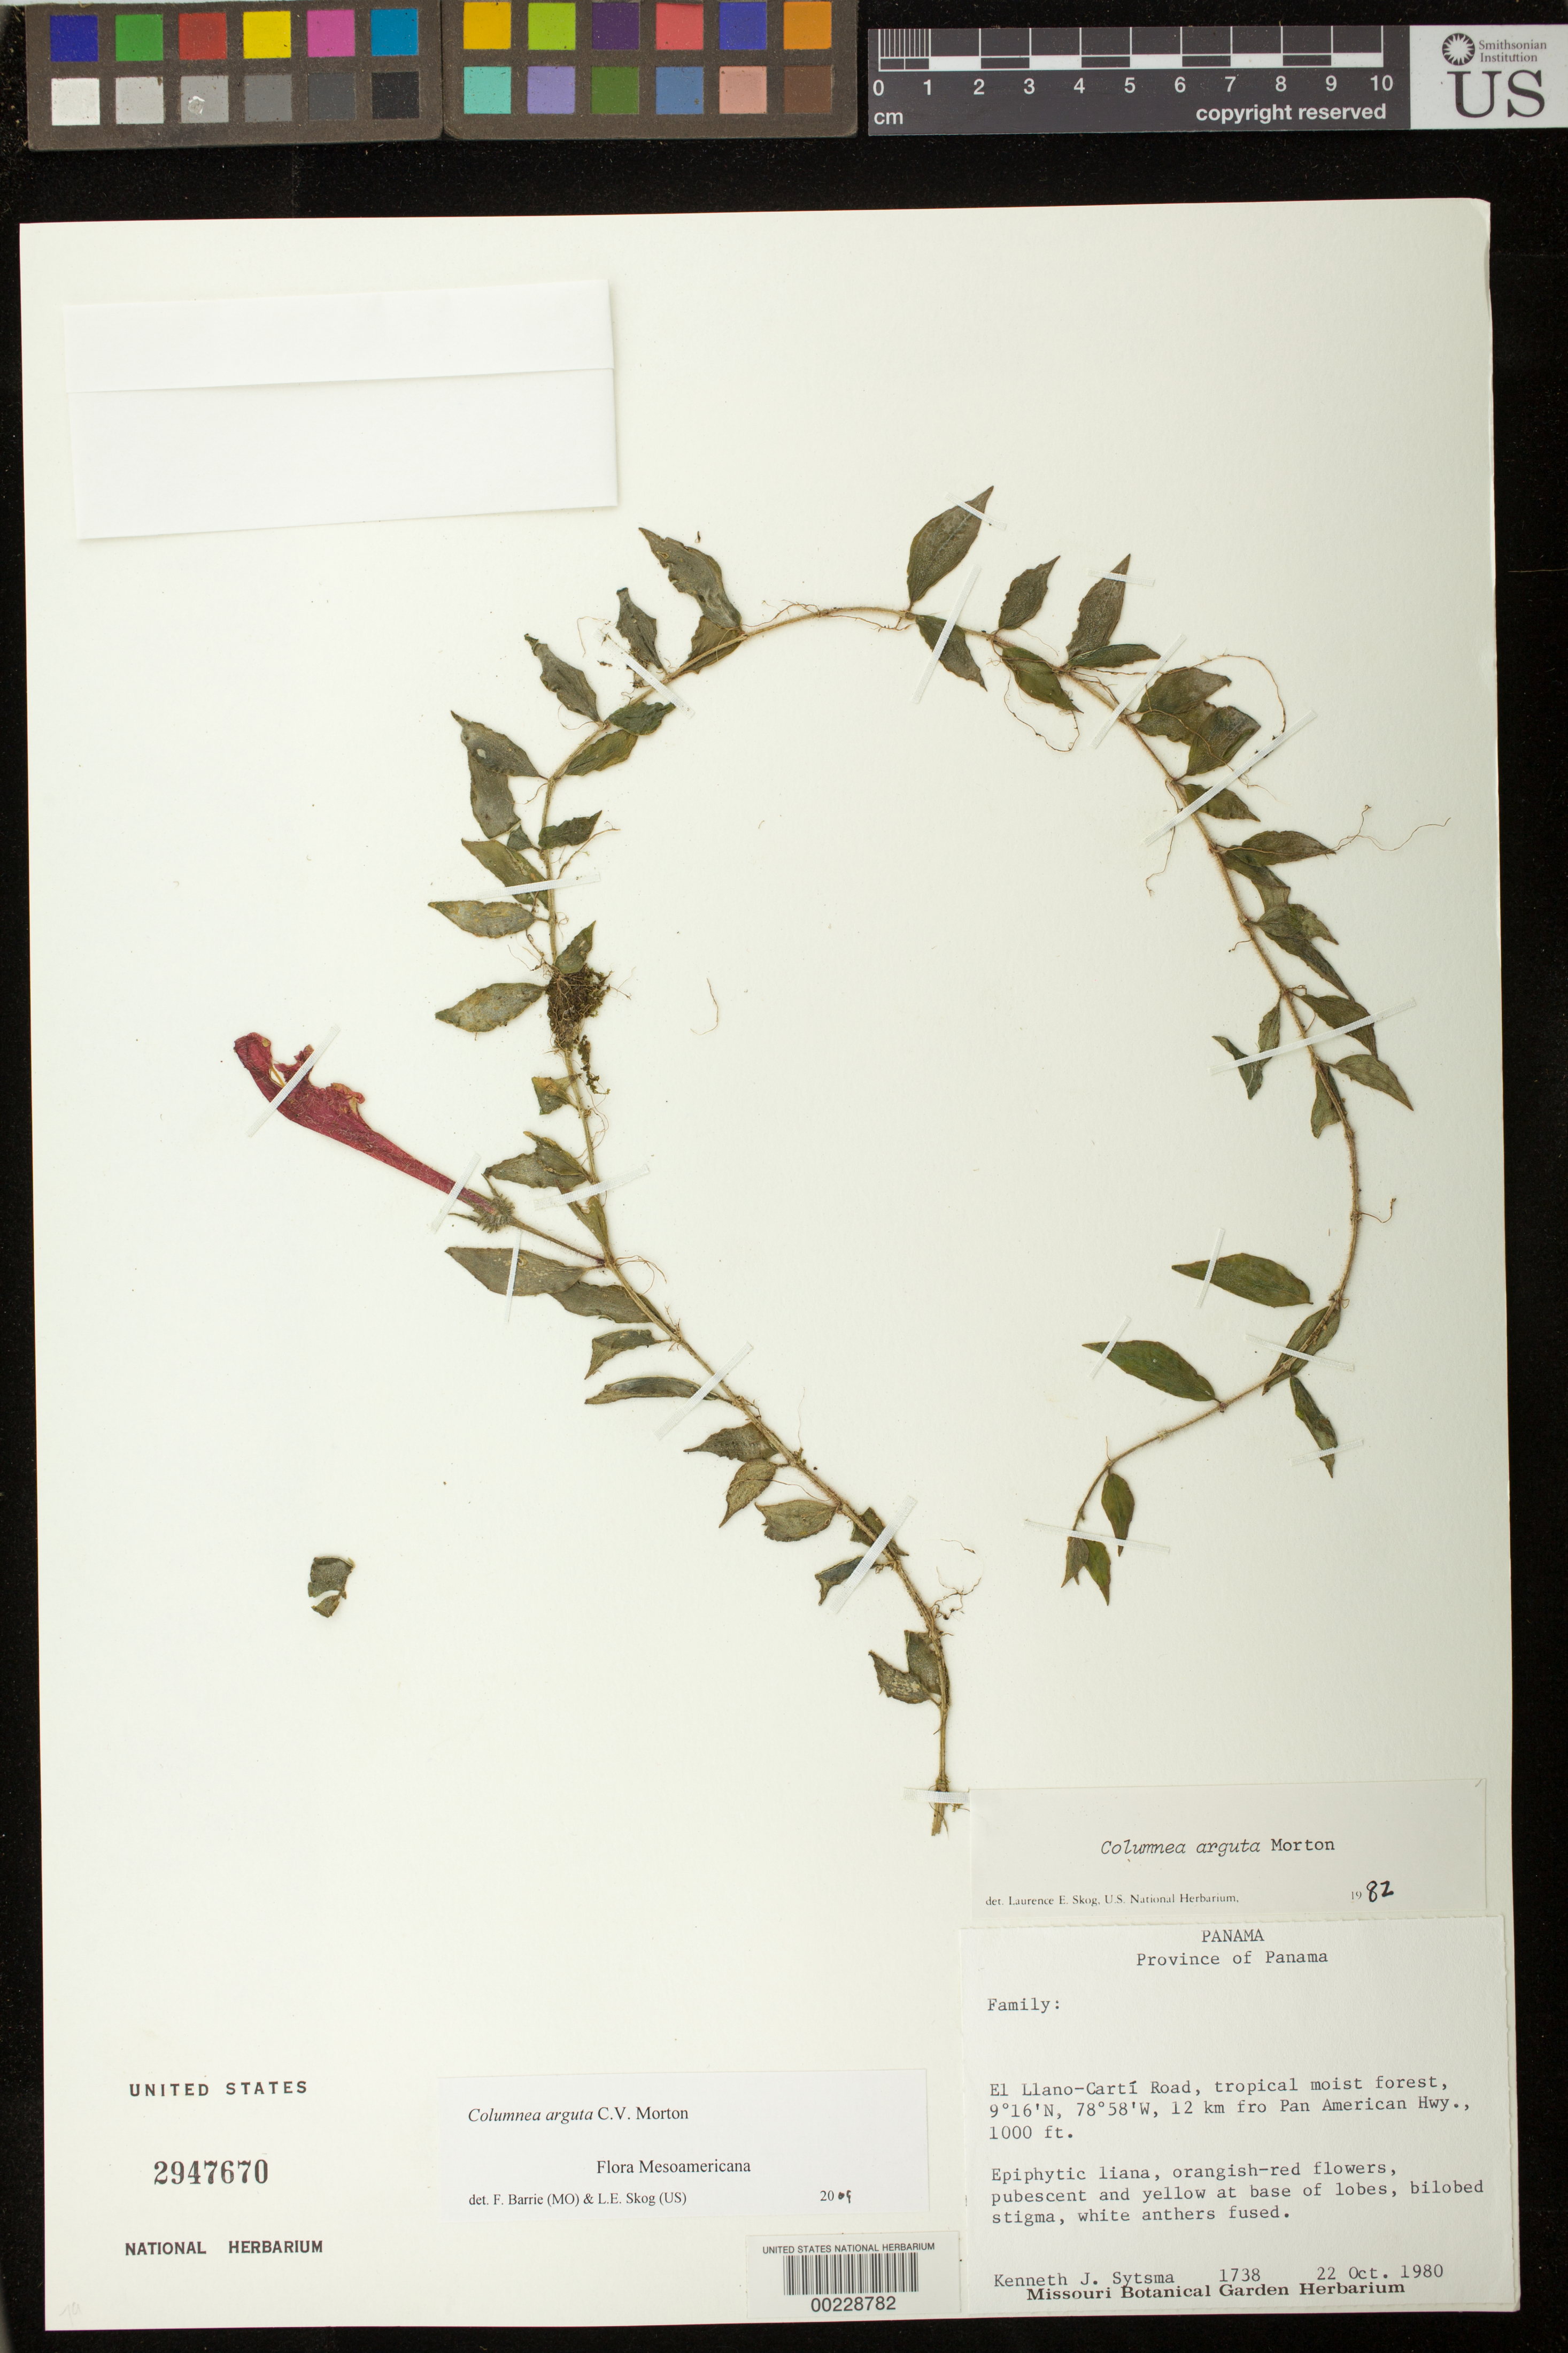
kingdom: Plantae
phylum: Tracheophyta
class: Magnoliopsida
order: Lamiales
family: Gesneriaceae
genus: Columnea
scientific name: Columnea arguta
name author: C.V. Morton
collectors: K. J. Sytsma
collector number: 1738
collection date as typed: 22 Oct 1980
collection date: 1980-10-22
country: Panama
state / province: Panamá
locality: El Llano-Carti road, 12 km from Pan American hwy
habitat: Tropical moist forest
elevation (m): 305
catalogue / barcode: US 2947670